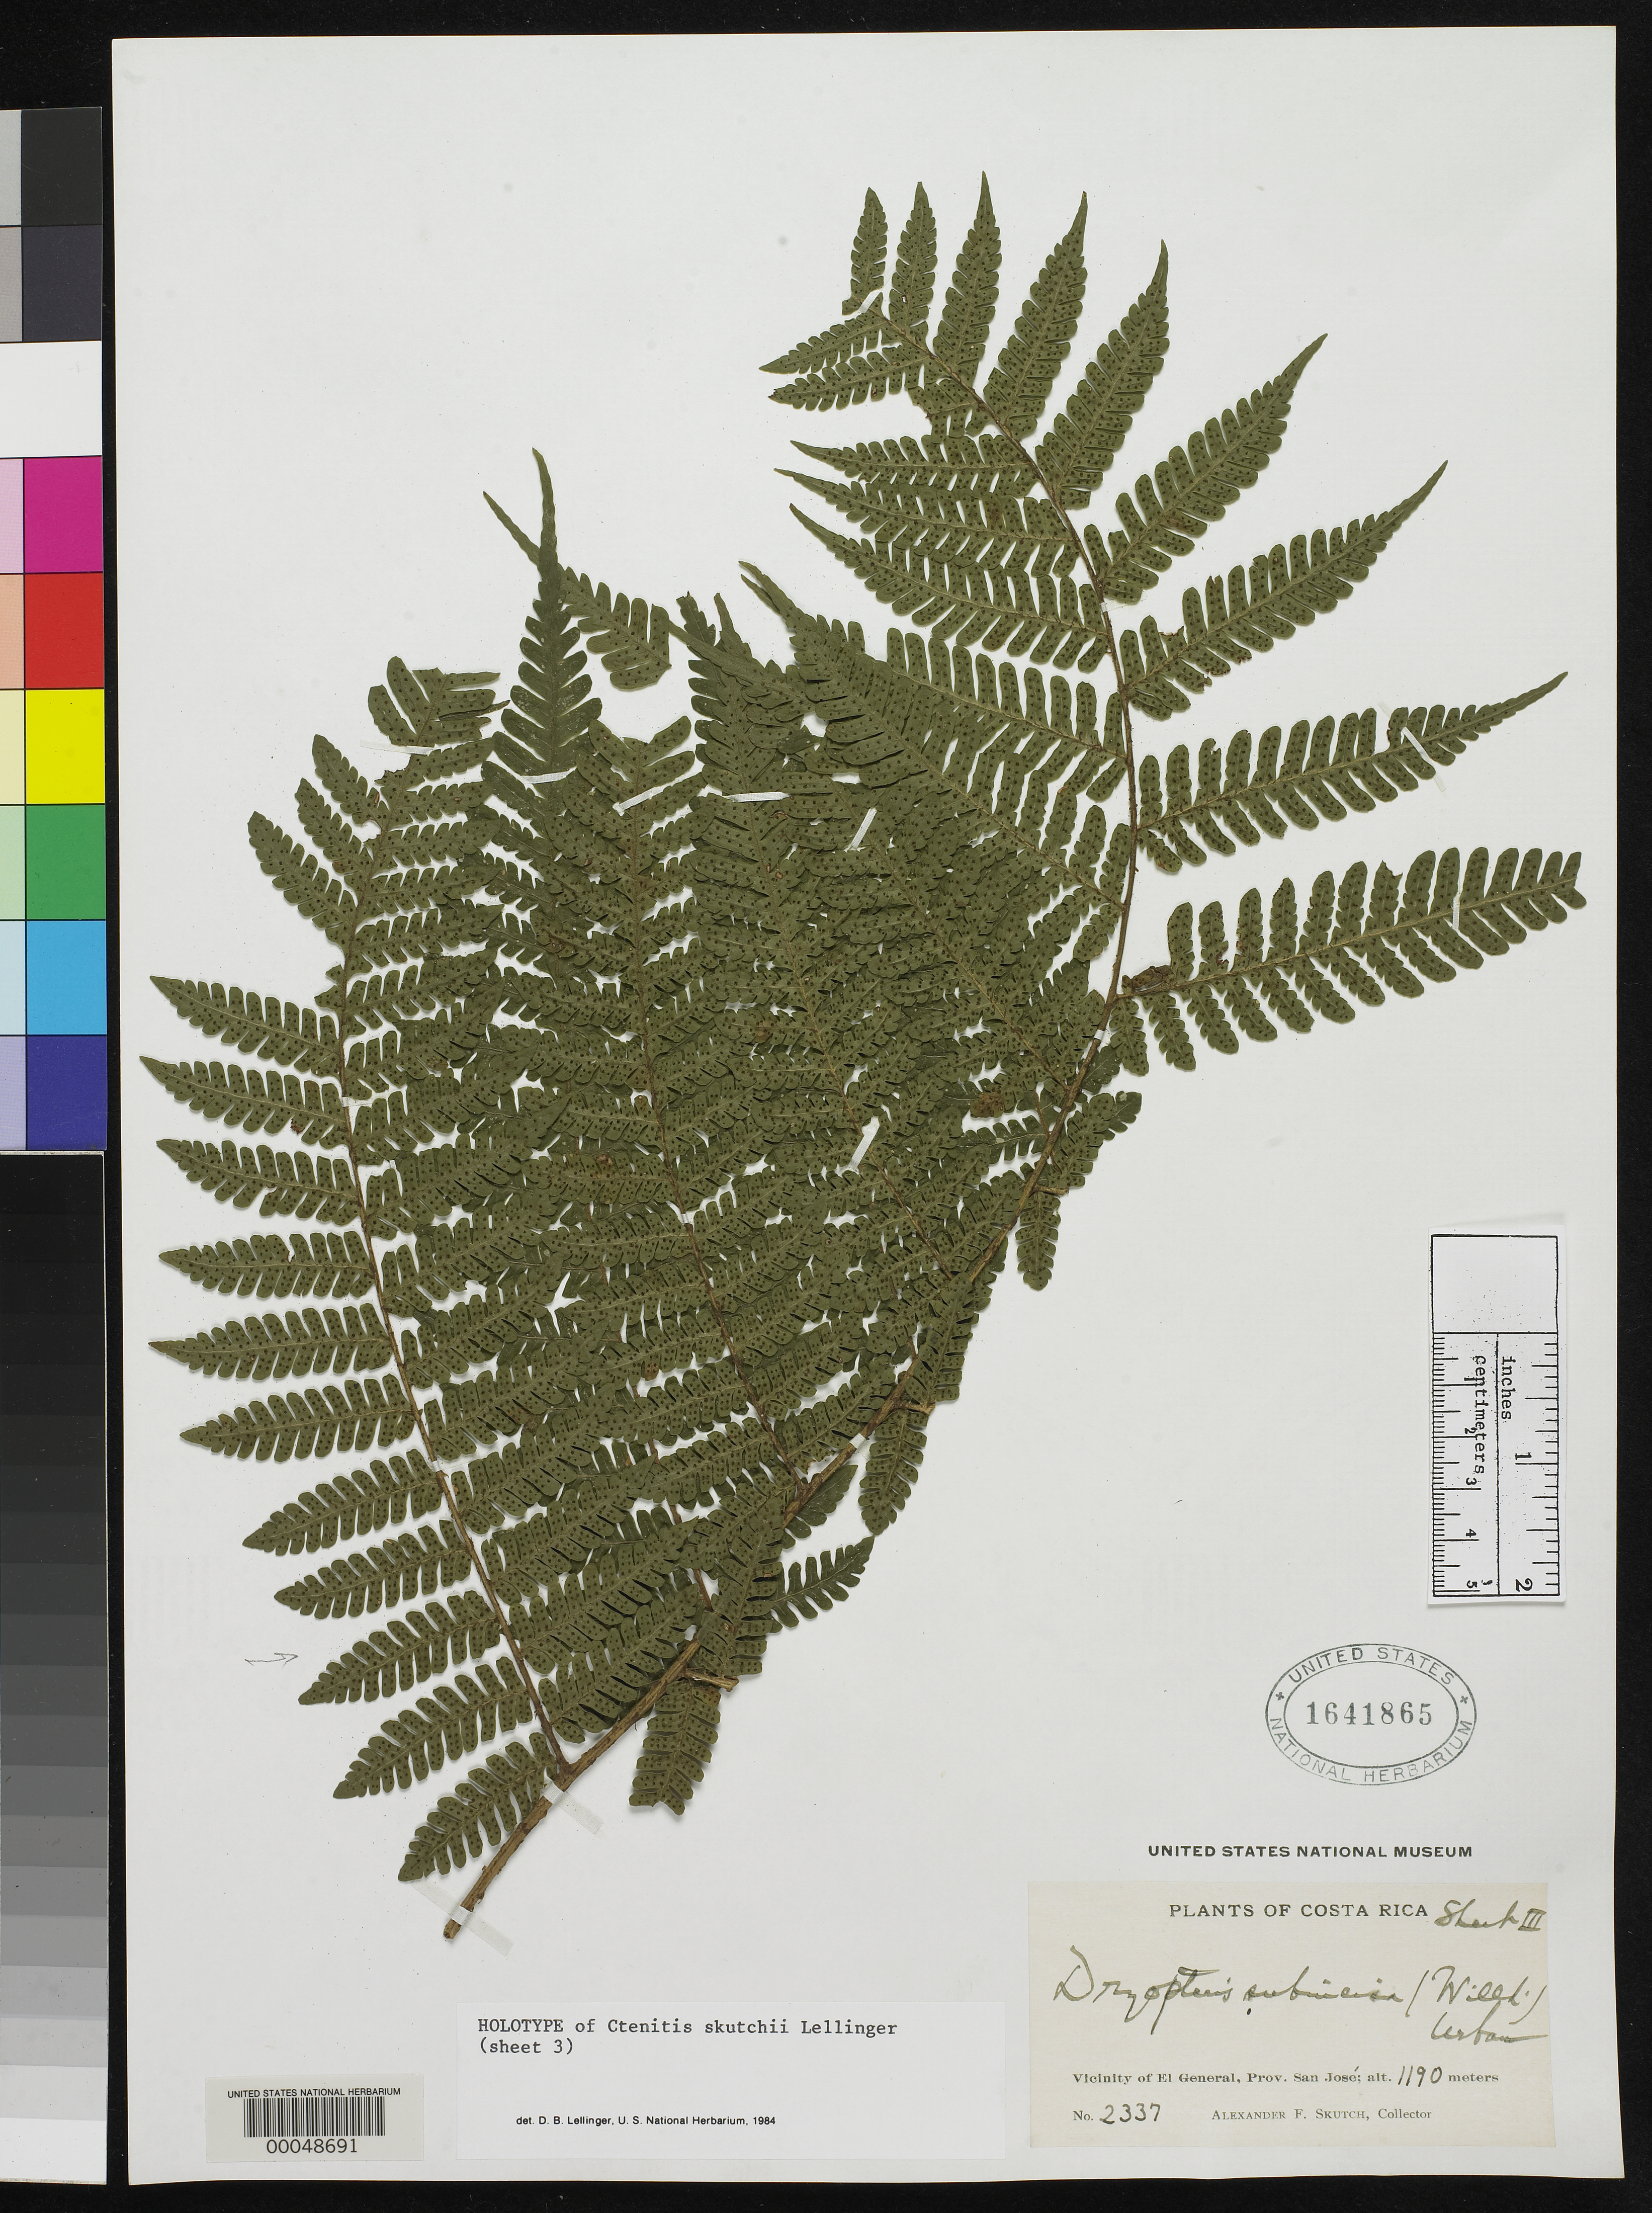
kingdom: Plantae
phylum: Tracheophyta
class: Polypodiopsida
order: Polypodiales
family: Dryopteridaceae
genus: Ctenitis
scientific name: Ctenitis skutchii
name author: Lellinger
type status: Holotype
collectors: A. F. Skutch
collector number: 2337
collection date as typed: Dec 1935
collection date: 1935-12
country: Costa Rica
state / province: San José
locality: Vicinity of El General.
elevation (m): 1190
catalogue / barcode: US 1641865